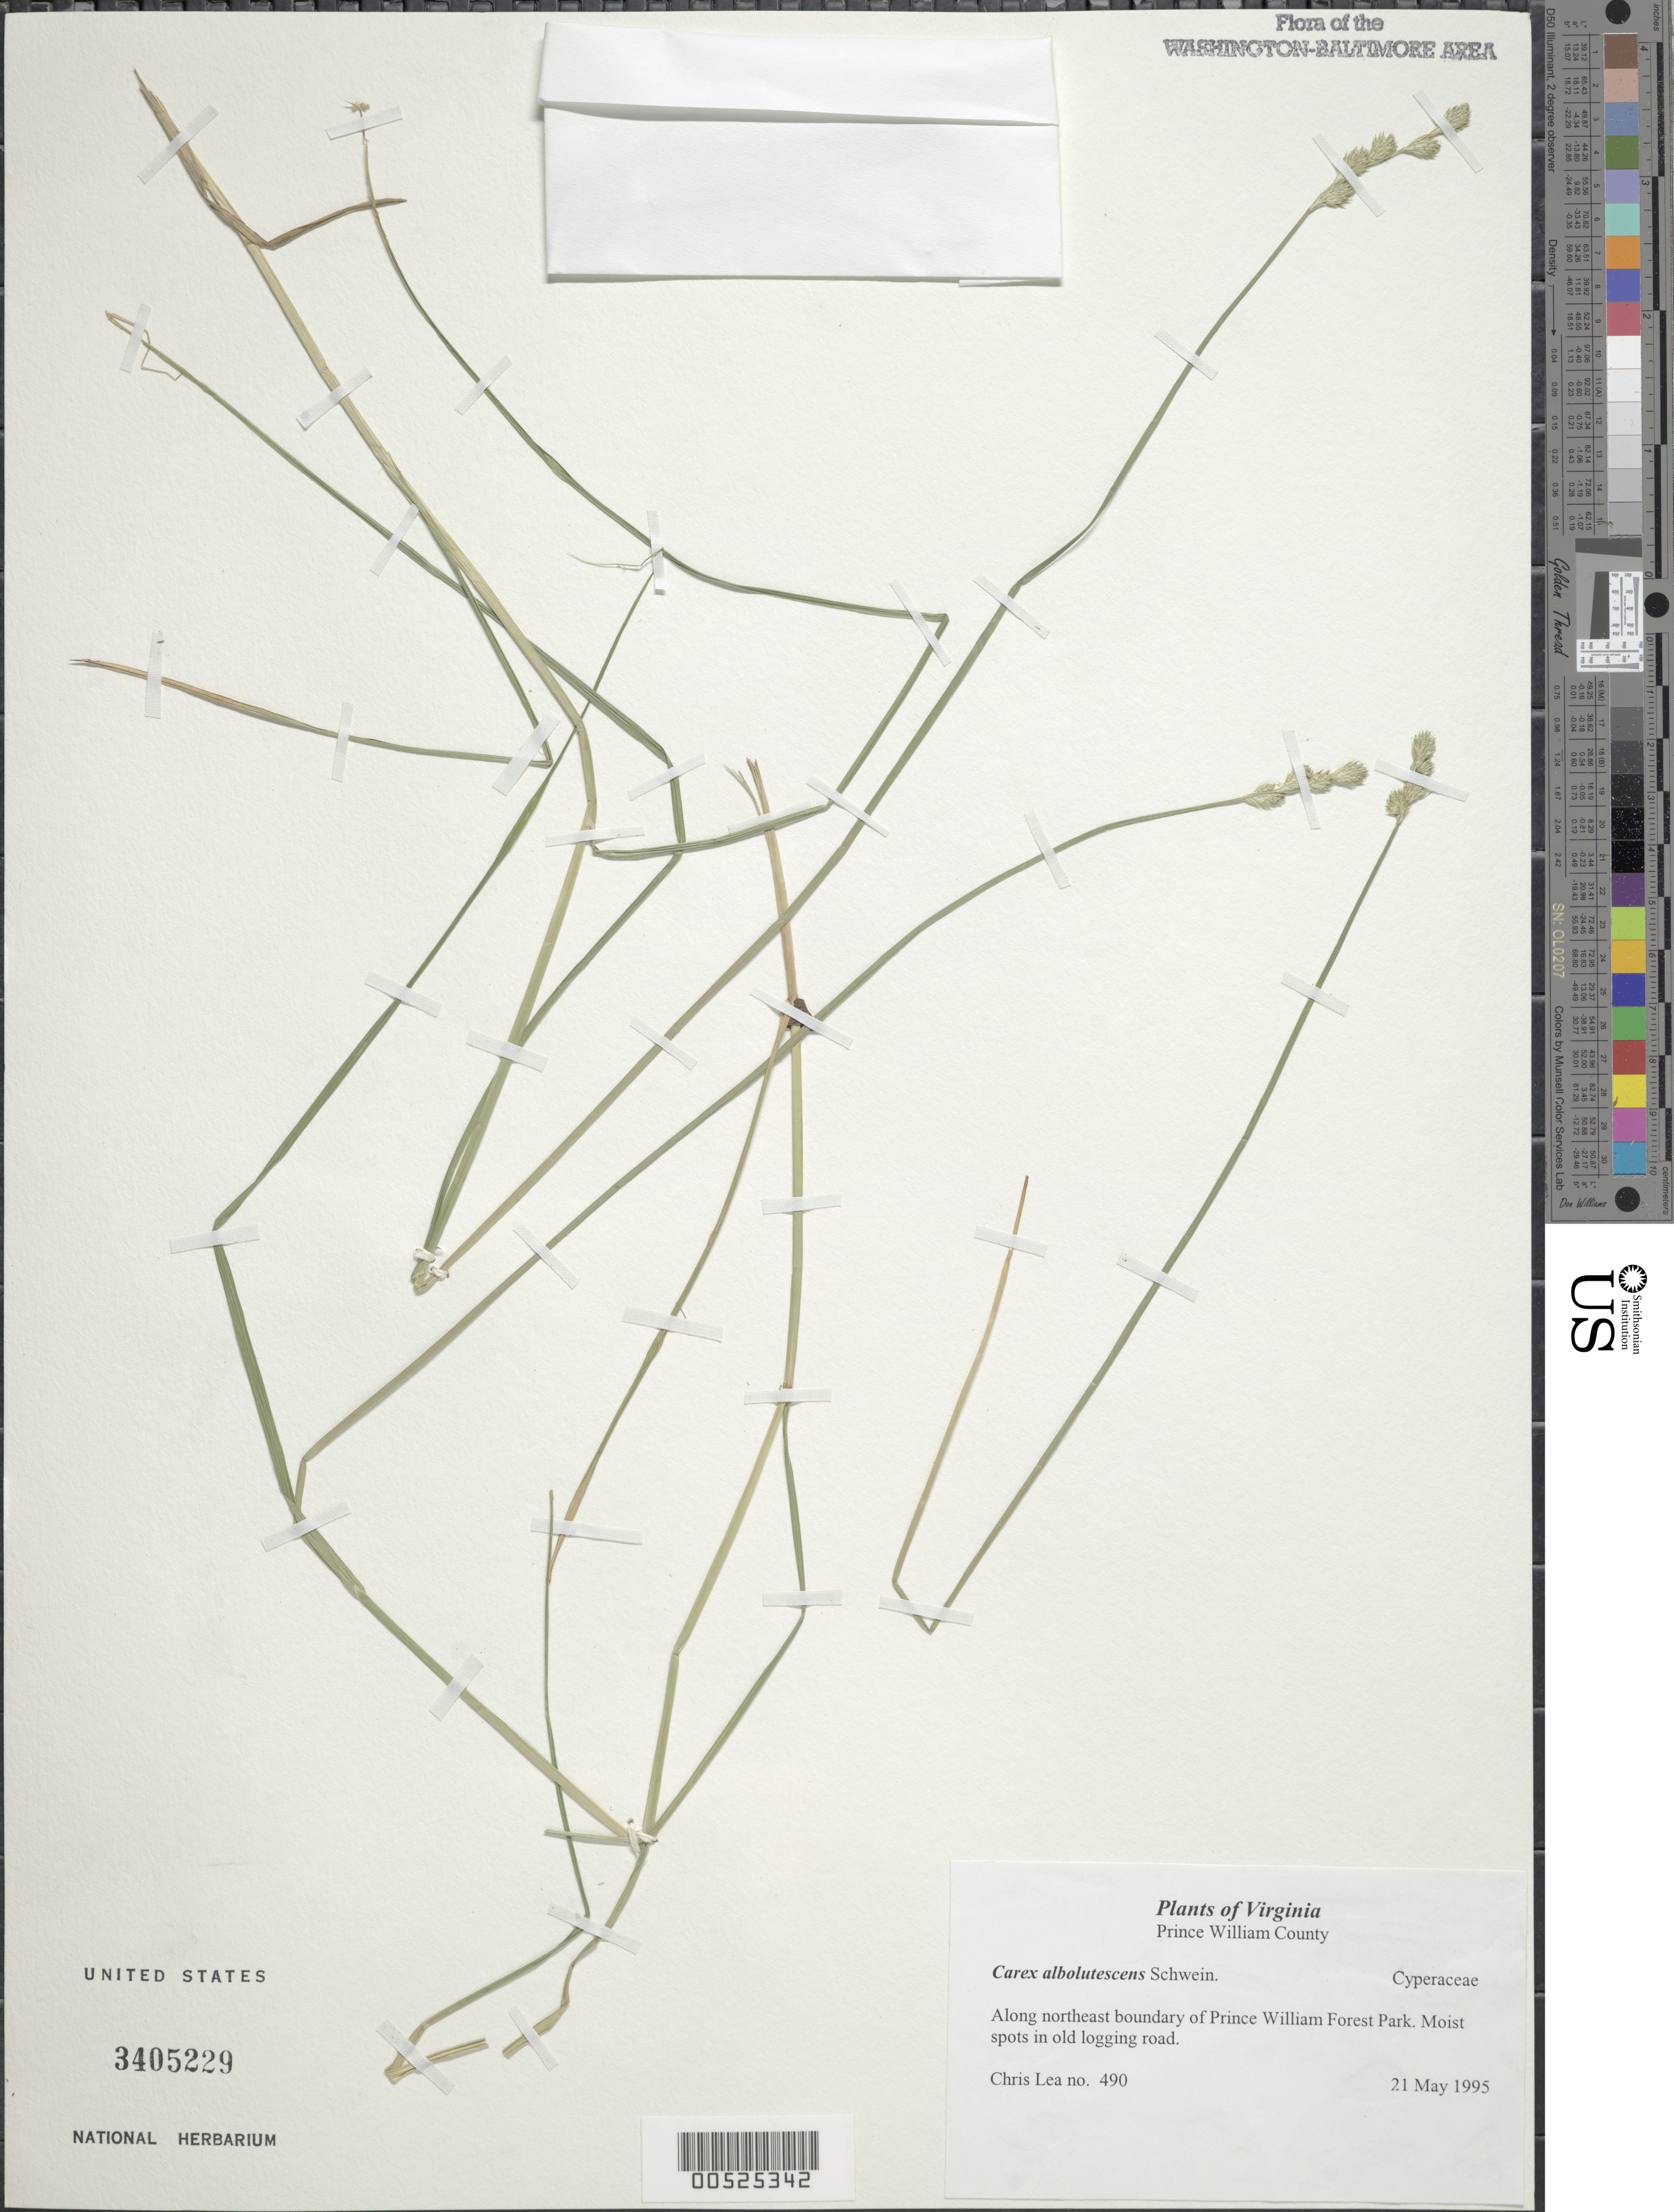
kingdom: Plantae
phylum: Tracheophyta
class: Liliopsida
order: Poales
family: Cyperaceae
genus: Carex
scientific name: Carex albolutescens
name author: Schwein.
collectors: C. Lea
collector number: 490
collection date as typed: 21 May 1995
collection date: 1995-05-21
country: United States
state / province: Virginia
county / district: Prince William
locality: Along northeast boundary of Prince William Forest Park.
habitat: Moist spots in old logging road.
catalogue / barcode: US 3405229